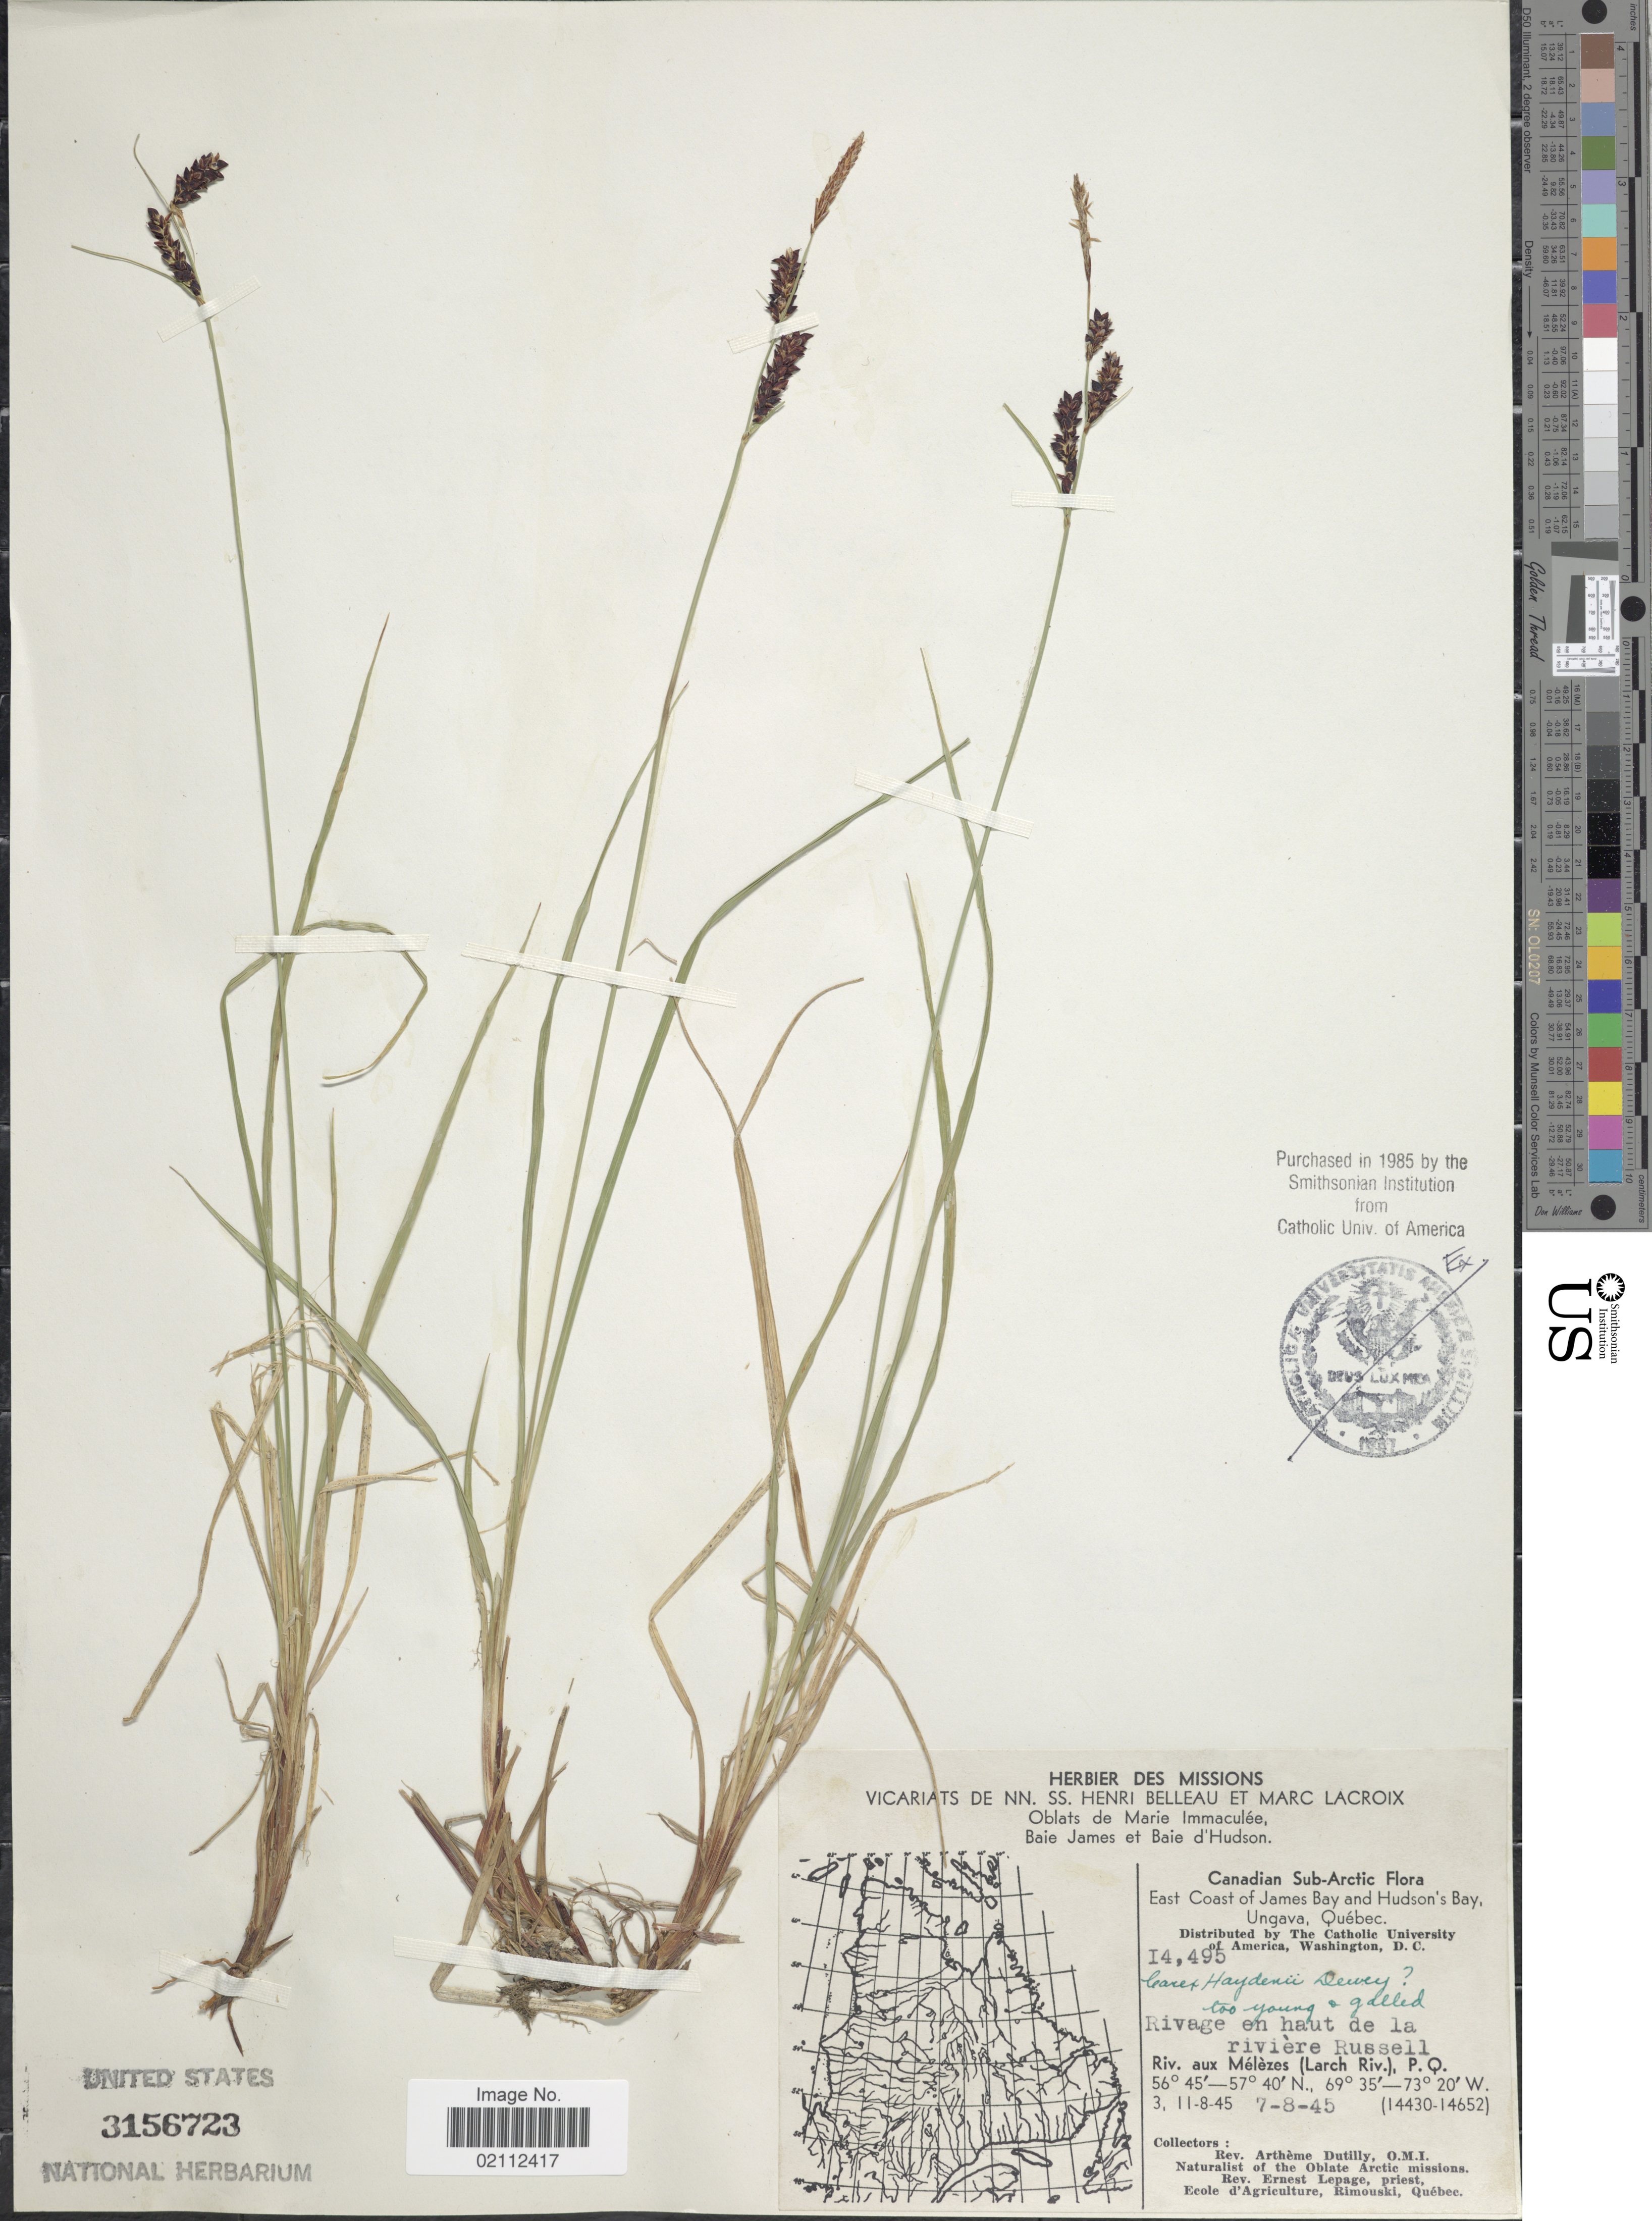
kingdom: Plantae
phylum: Tracheophyta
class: Liliopsida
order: Poales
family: Cyperaceae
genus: Carex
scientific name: Carex haydenii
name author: Dewey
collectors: A. Dutilly & E. Lepage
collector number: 14495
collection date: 1945-08-07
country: Canada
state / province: Quebec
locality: Canadian Sub-Arctic. East Coast of James Bay and Hudson's Bay, Ungava. Rivière Russell. Riv. aux Mélèzes (Larch Riv.), P. Q.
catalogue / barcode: US 3156723